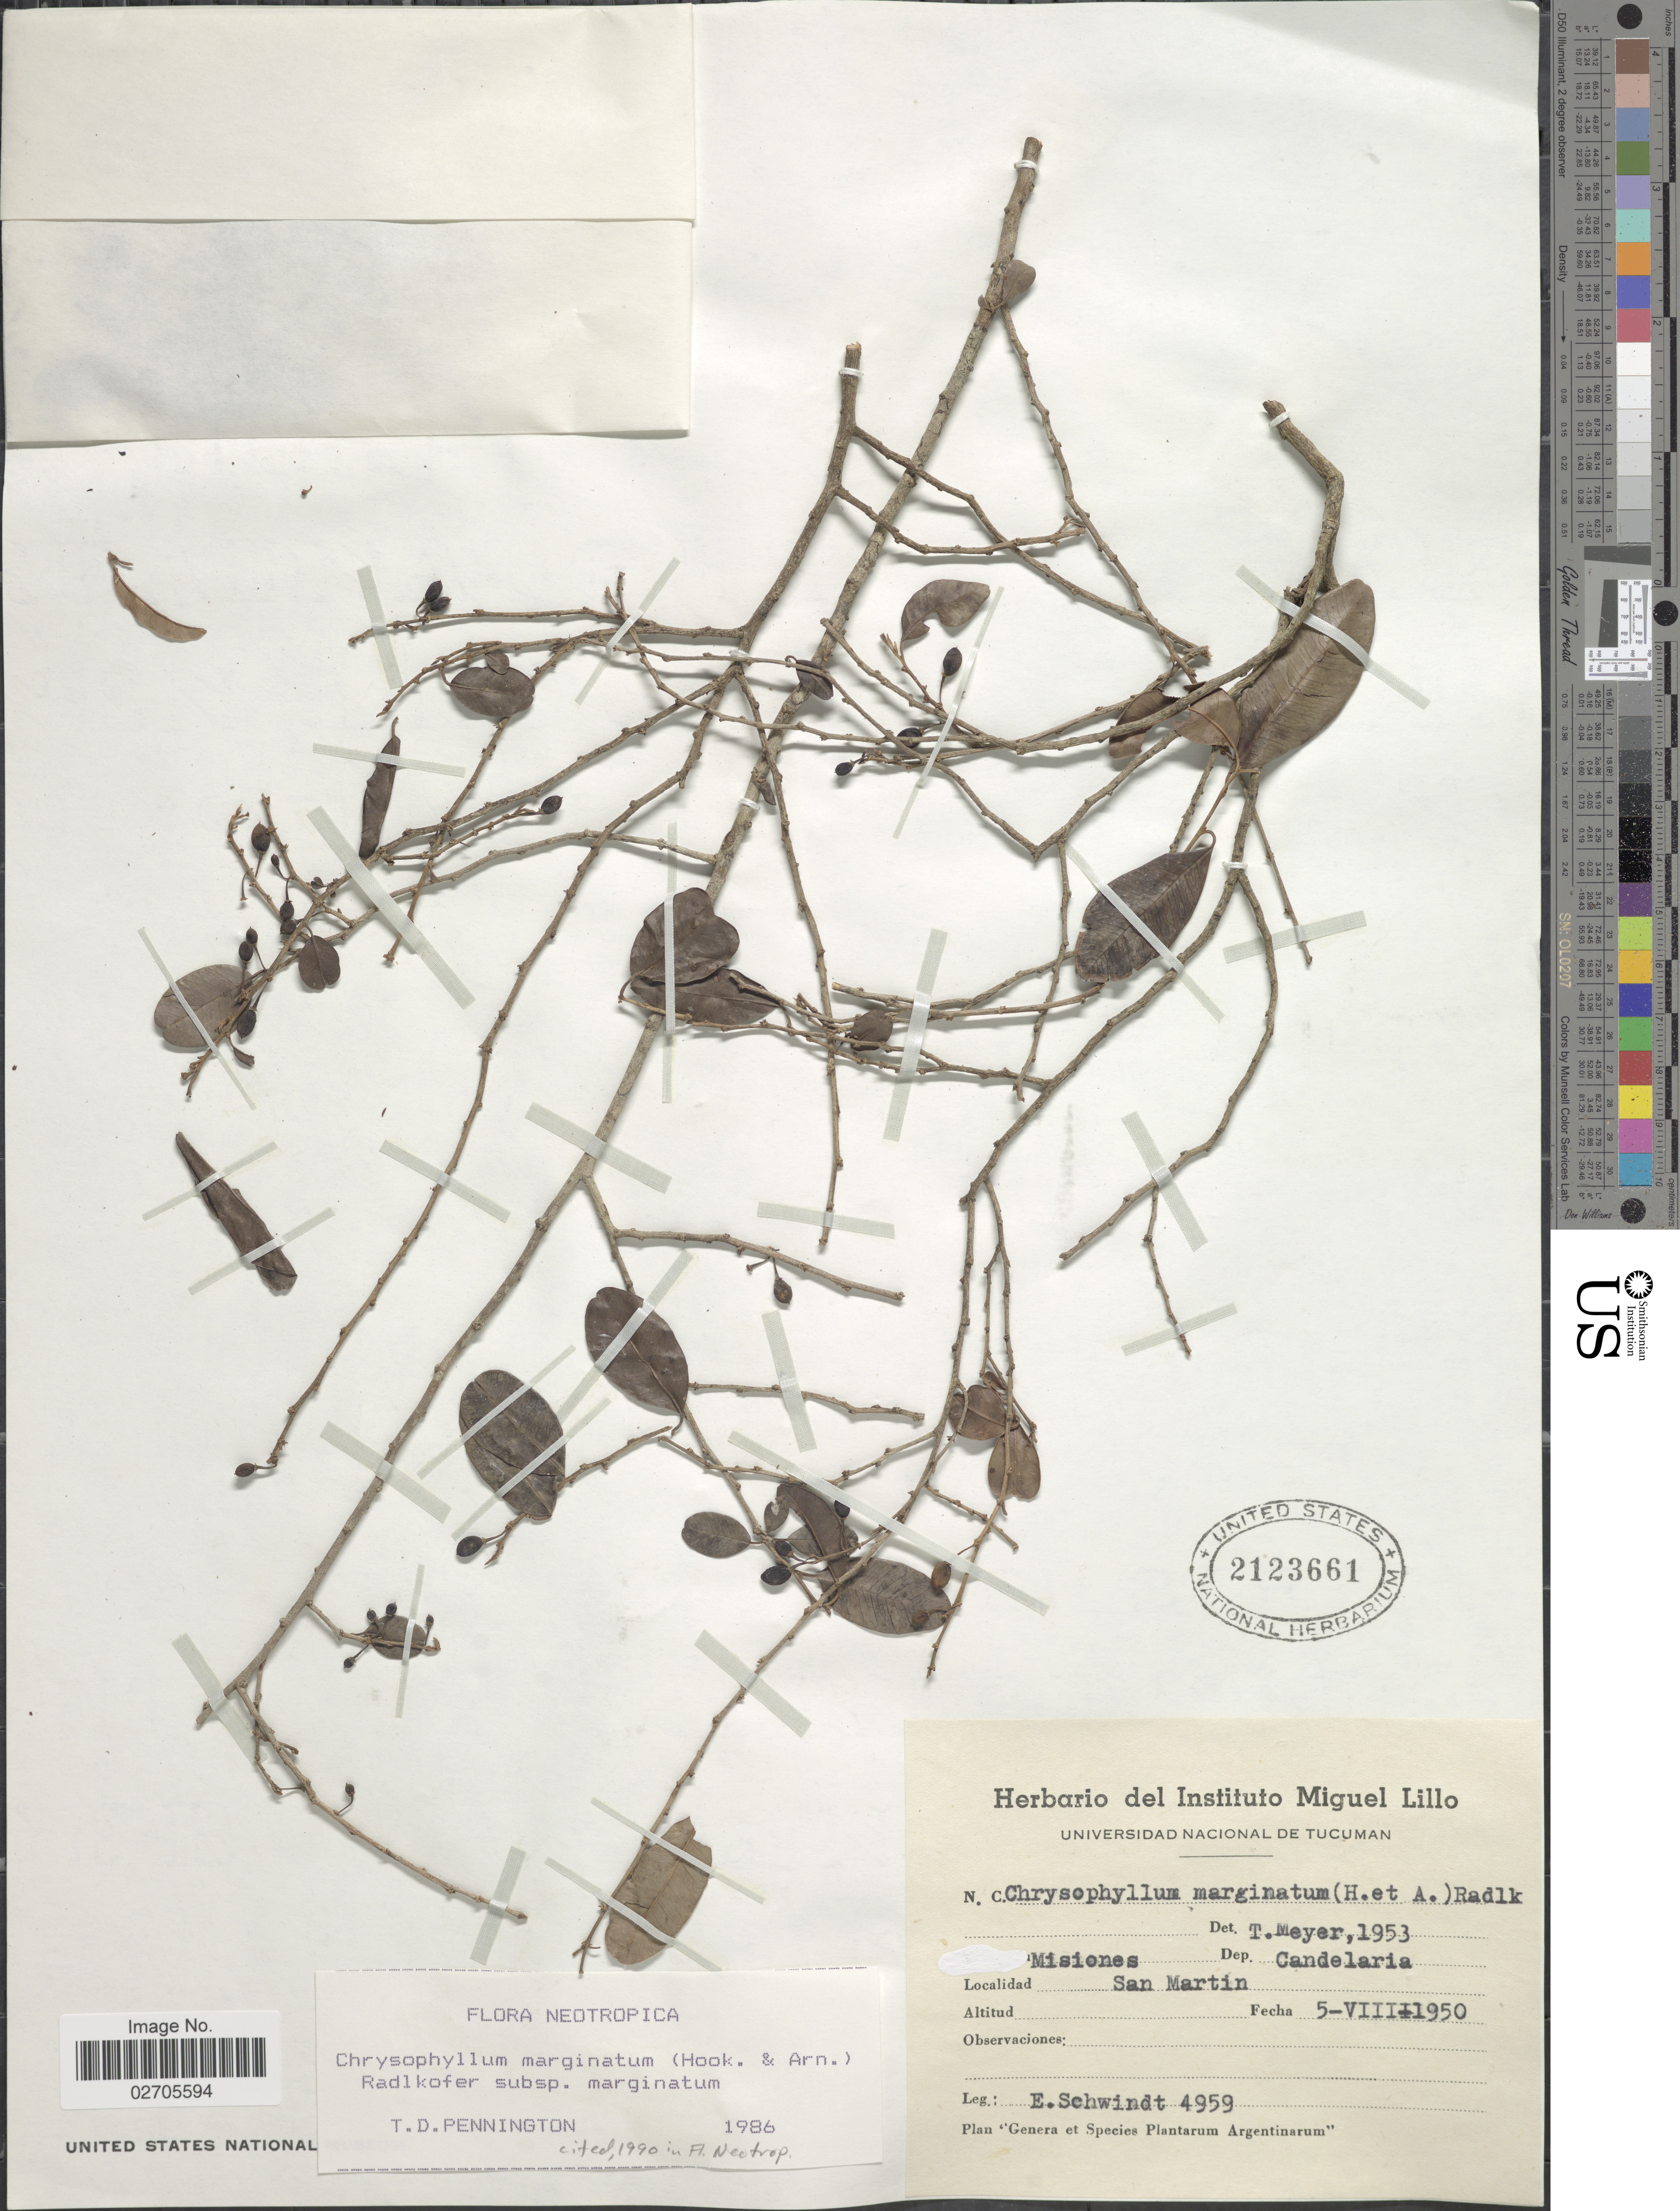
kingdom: Plantae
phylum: Tracheophyta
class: Magnoliopsida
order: Ericales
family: Sapotaceae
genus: Chrysophyllum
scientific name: Chrysophyllum marginatum subsp. marginatum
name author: (Hook. & Arn.) Radlk.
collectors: E. Schwindt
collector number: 4959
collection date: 1950-08-05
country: Argentina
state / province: Misiones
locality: Dep. Cadelaria, San Martin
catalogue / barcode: US 2123661